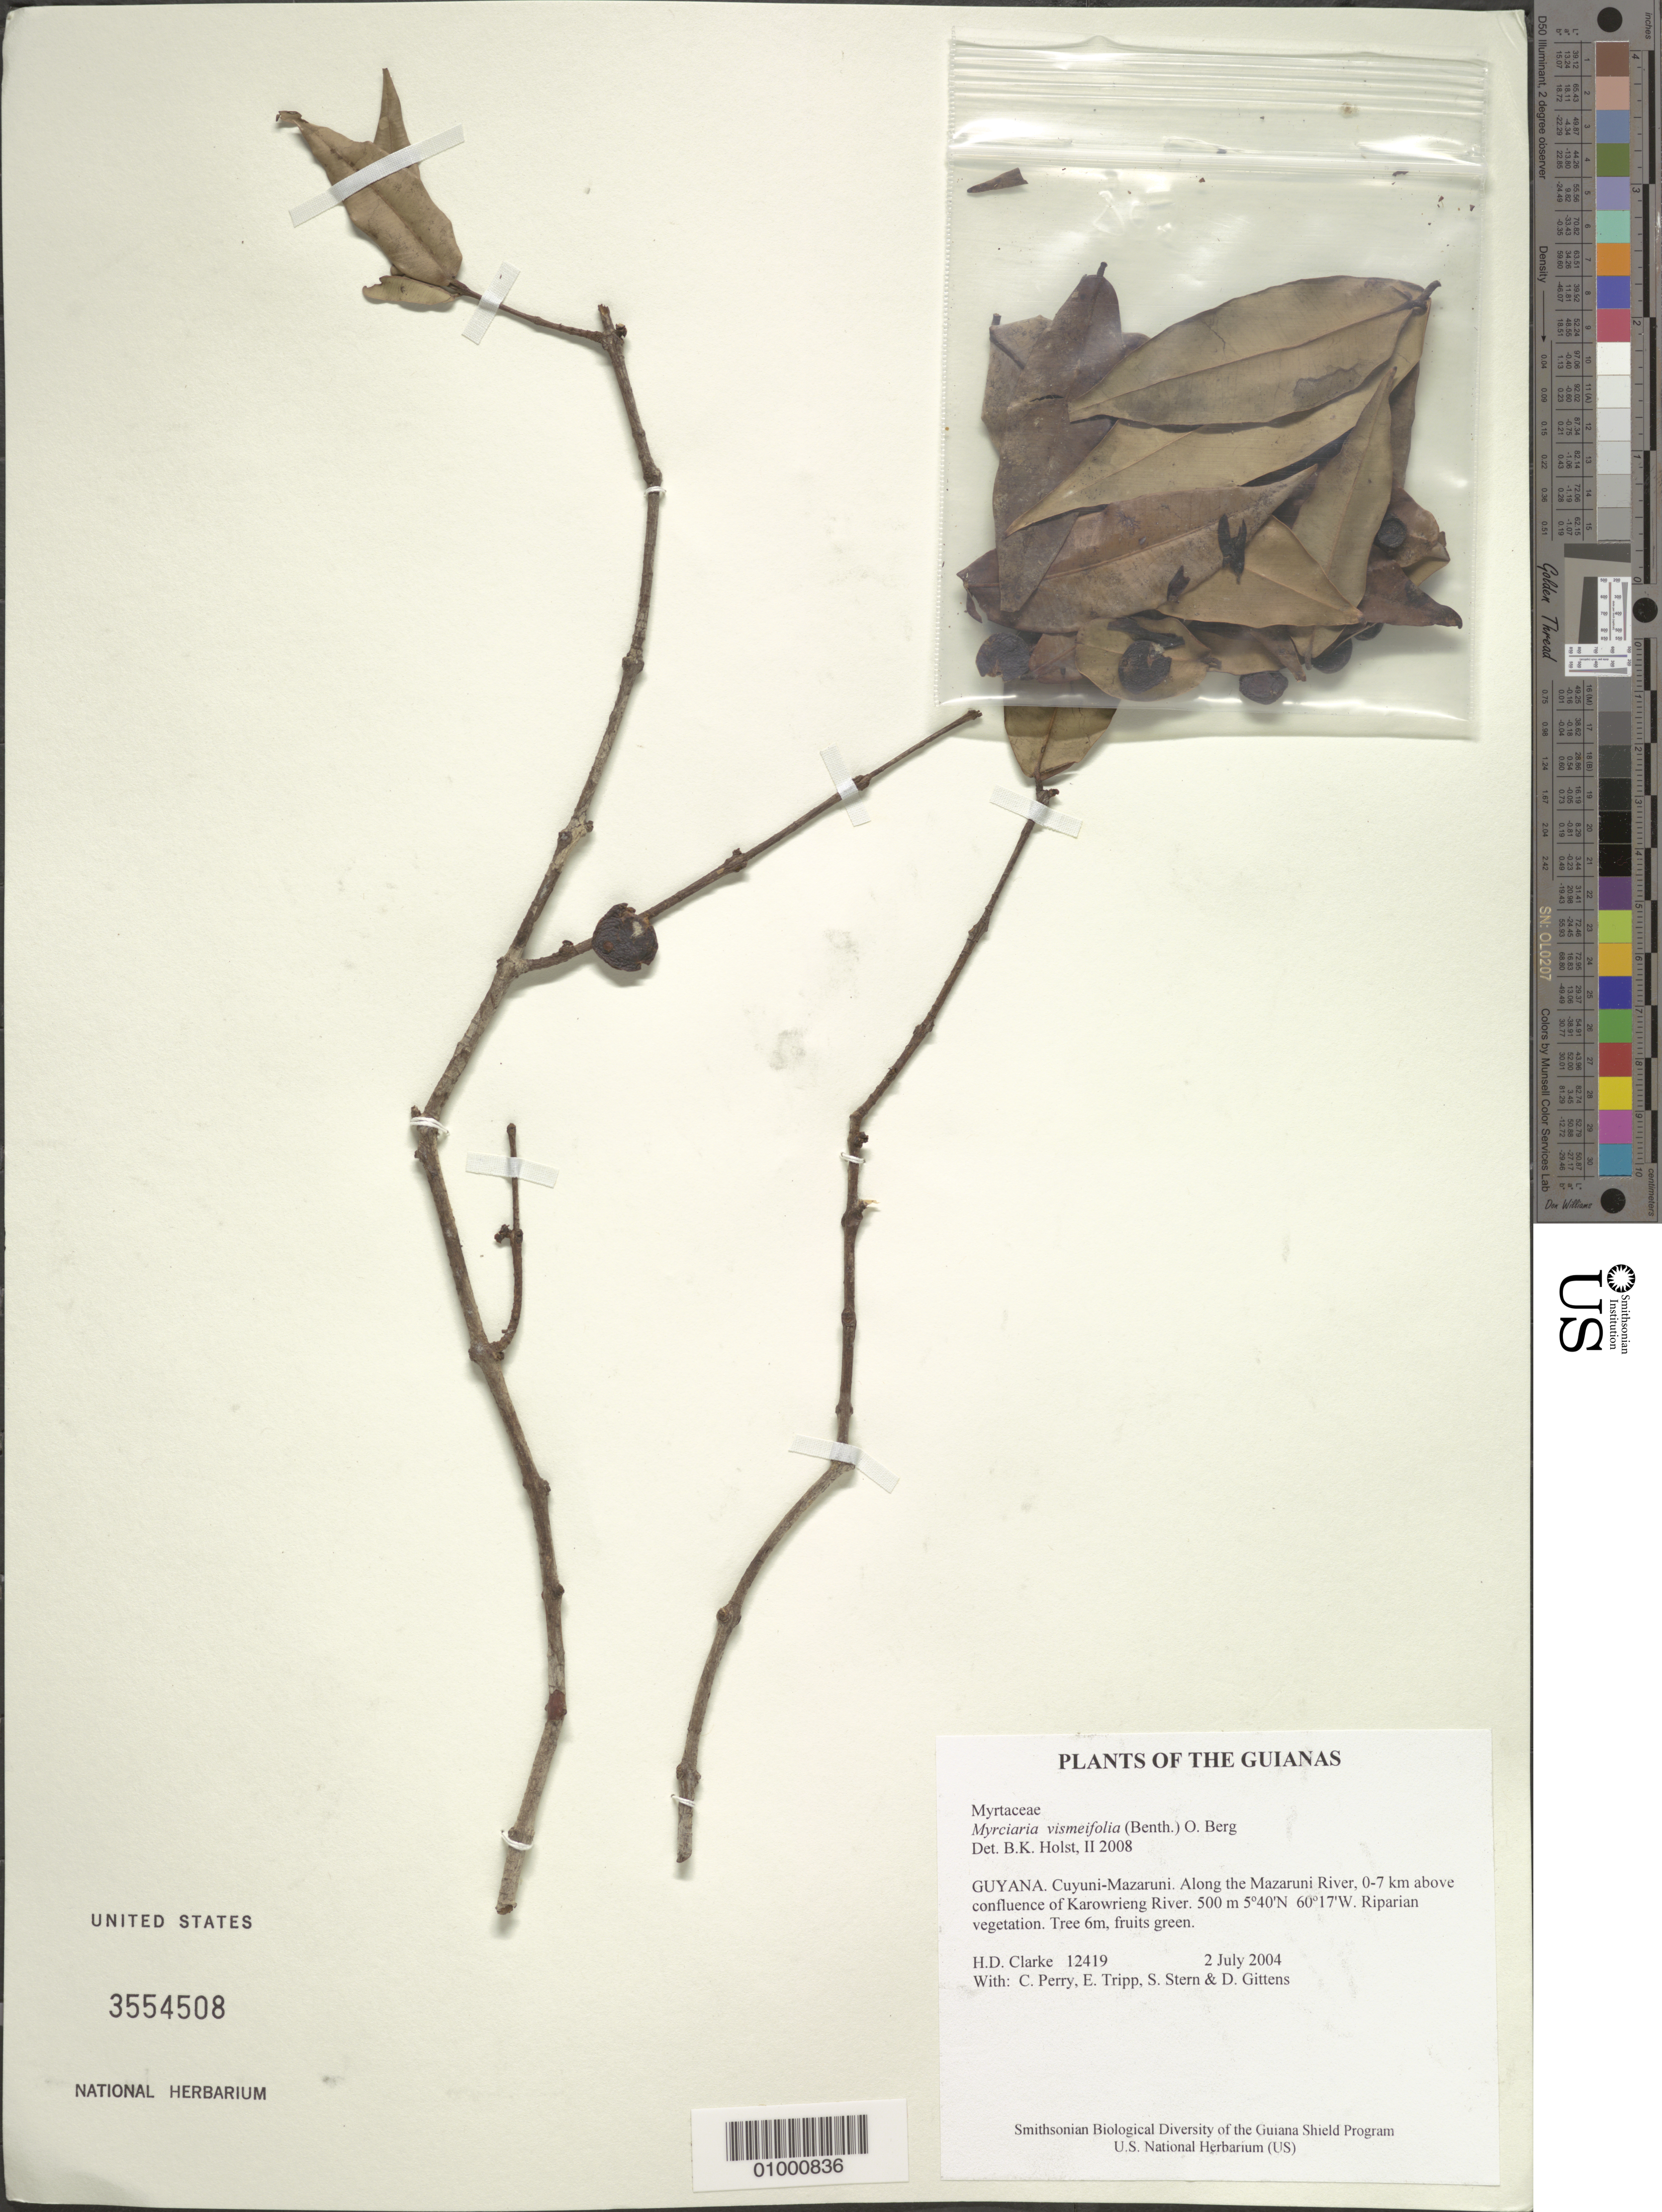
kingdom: Plantae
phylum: Tracheophyta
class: Magnoliopsida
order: Myrtales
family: Myrtaceae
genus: Myrciaria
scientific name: Myrciaria vismiifolia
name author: (Benth.) O. Berg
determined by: Holst, Bruce K.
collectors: H. D. Clarke, C. Perry, E. Tripp, S. R. Stern & D. Gittens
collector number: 12419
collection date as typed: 2 July 2004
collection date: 2004-07-02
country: Guyana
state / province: Cuyuni-Mazaruni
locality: Along the Mazaruni River, 0-7 km above confluence of Karowrieng River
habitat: Riparian vegetation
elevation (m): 500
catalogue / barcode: US 3554508